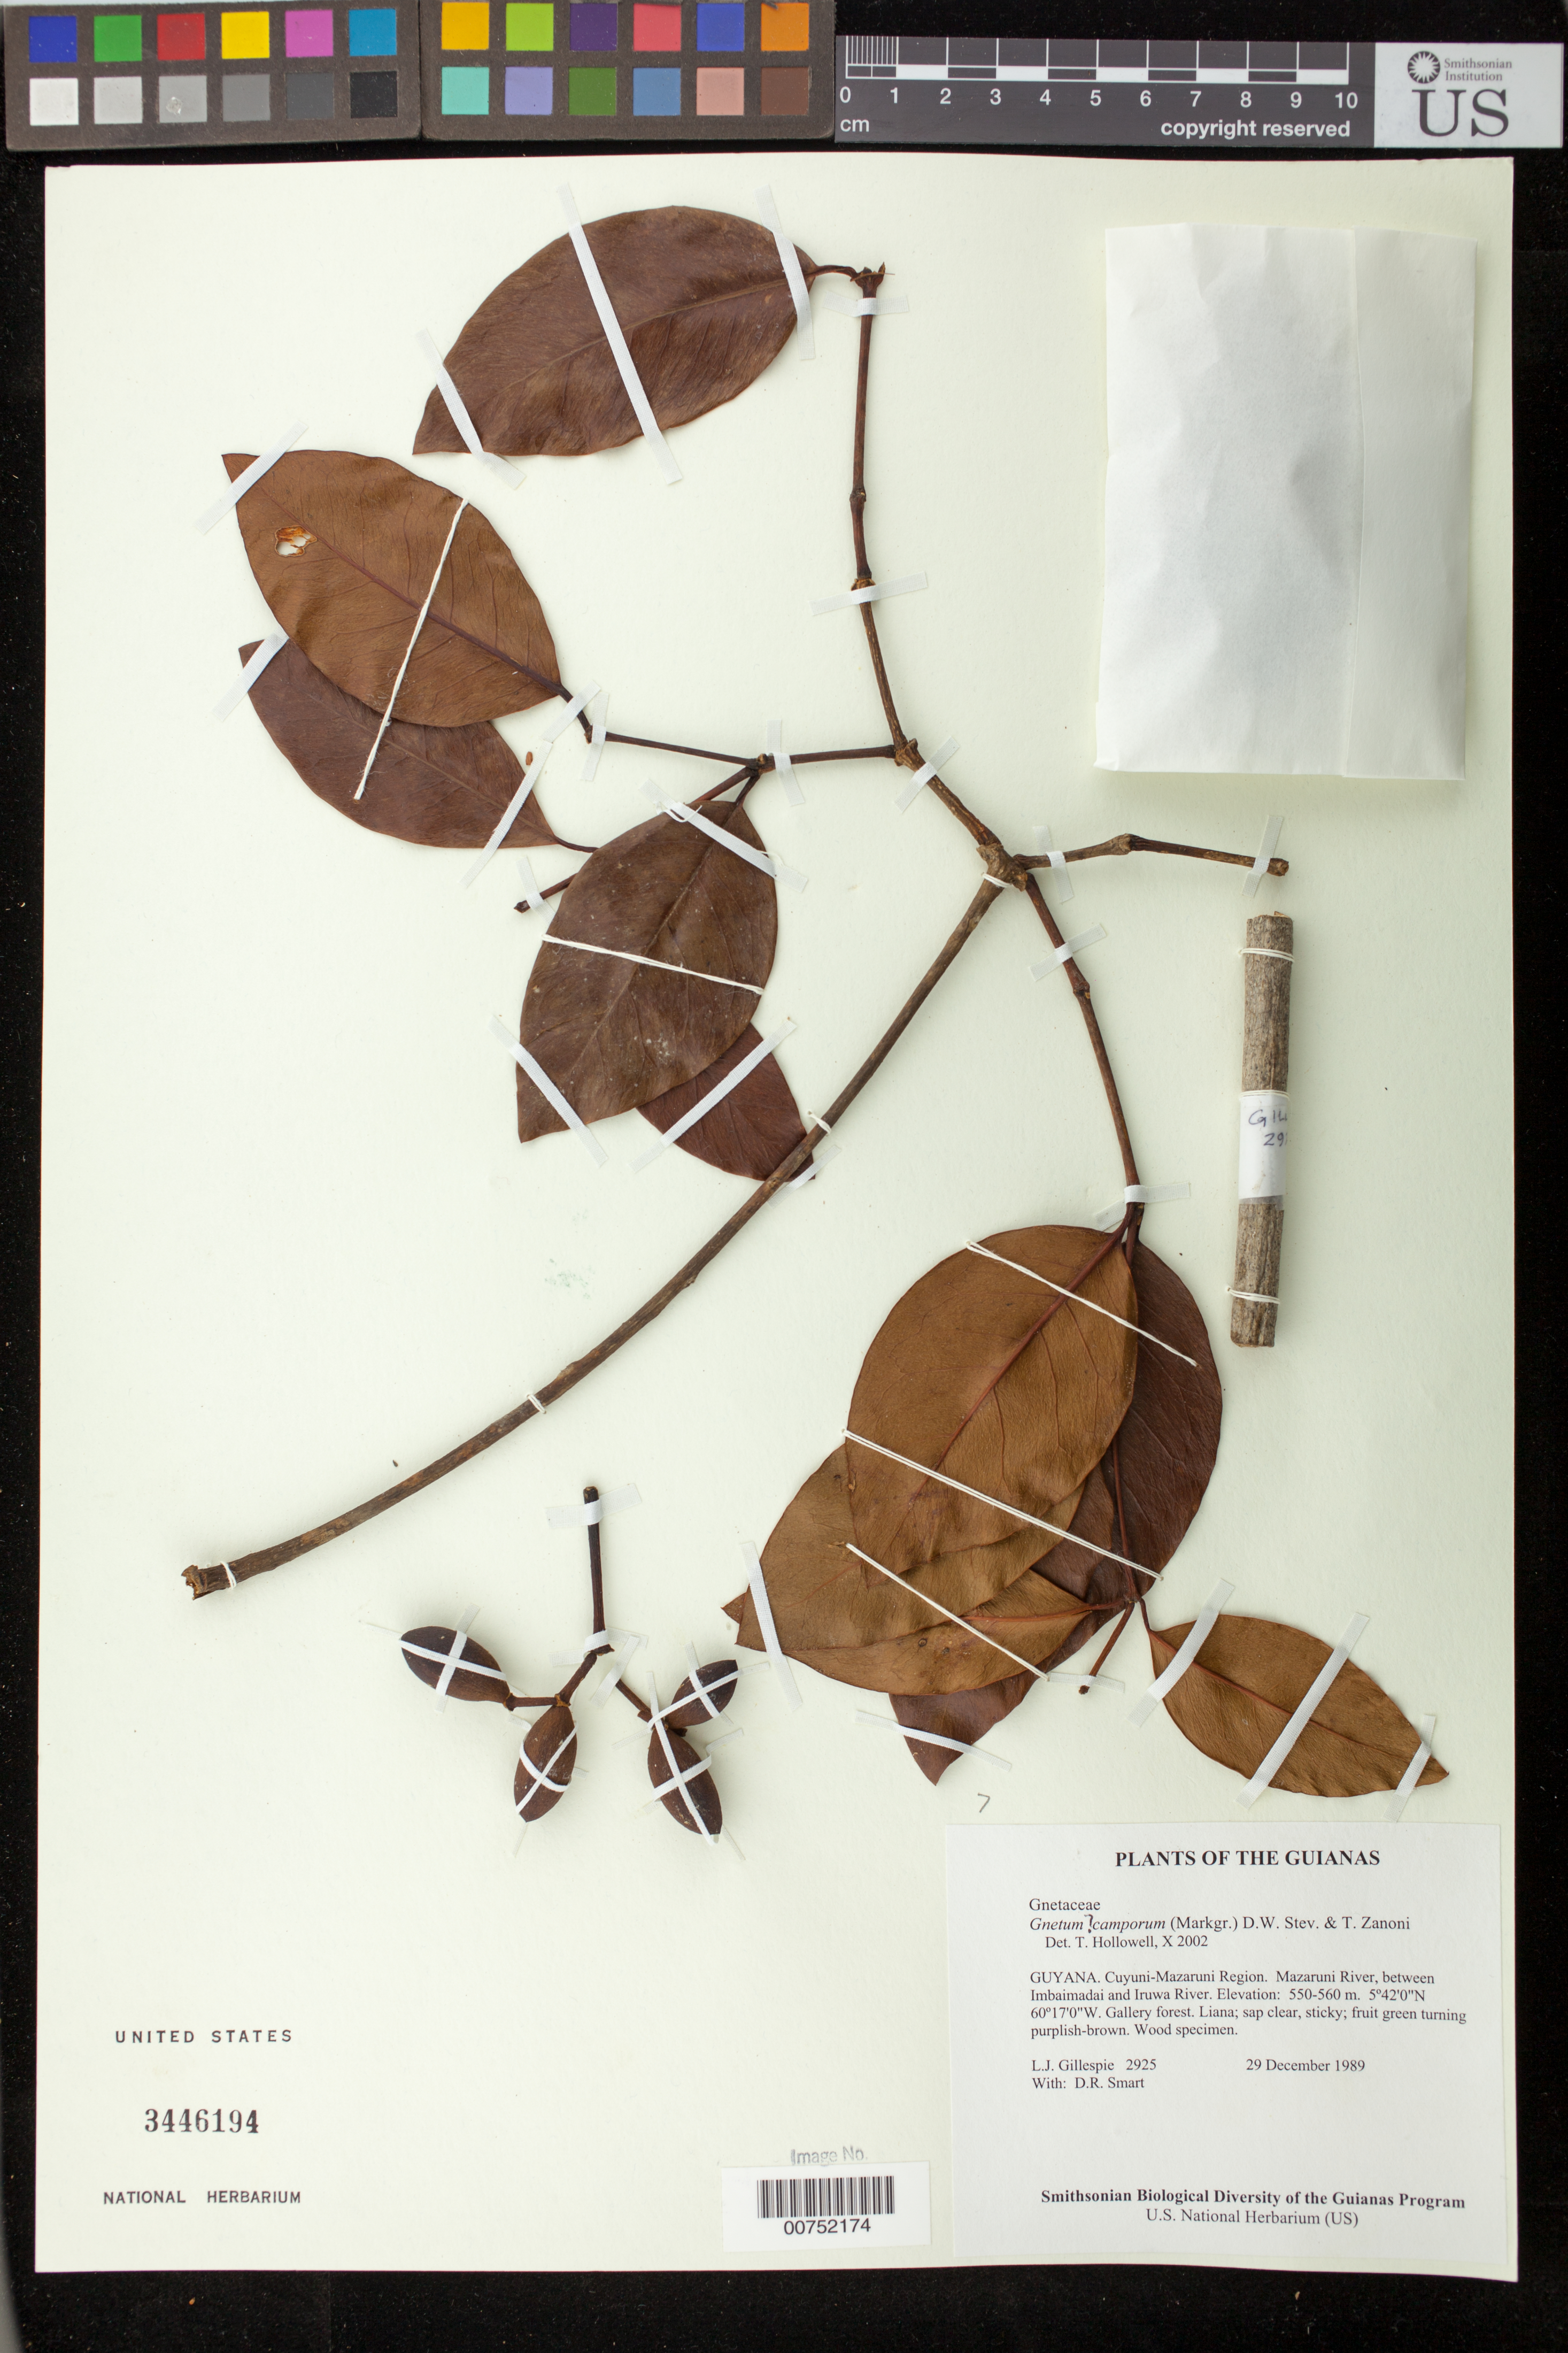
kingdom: Plantae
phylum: Tracheophyta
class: Gnetopsida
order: Gnetales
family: Gnetaceae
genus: Gnetum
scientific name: Gnetum camporum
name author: (Markgr.) D.W. Stev. & Zanoni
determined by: Hollowell, T. H., (BOT), Smithsonian Institution - National Museum of Natural History (UNITED STATES)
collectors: L. J. Gillespie & D. R. Smart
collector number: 2925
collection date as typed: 29 December 1989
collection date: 1989-12-29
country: Guyana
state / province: Cuyuni-Mazaruni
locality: Mazaruni River, between Imbaimadai and Iruwa River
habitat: Gallery forest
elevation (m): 550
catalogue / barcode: US 3446194